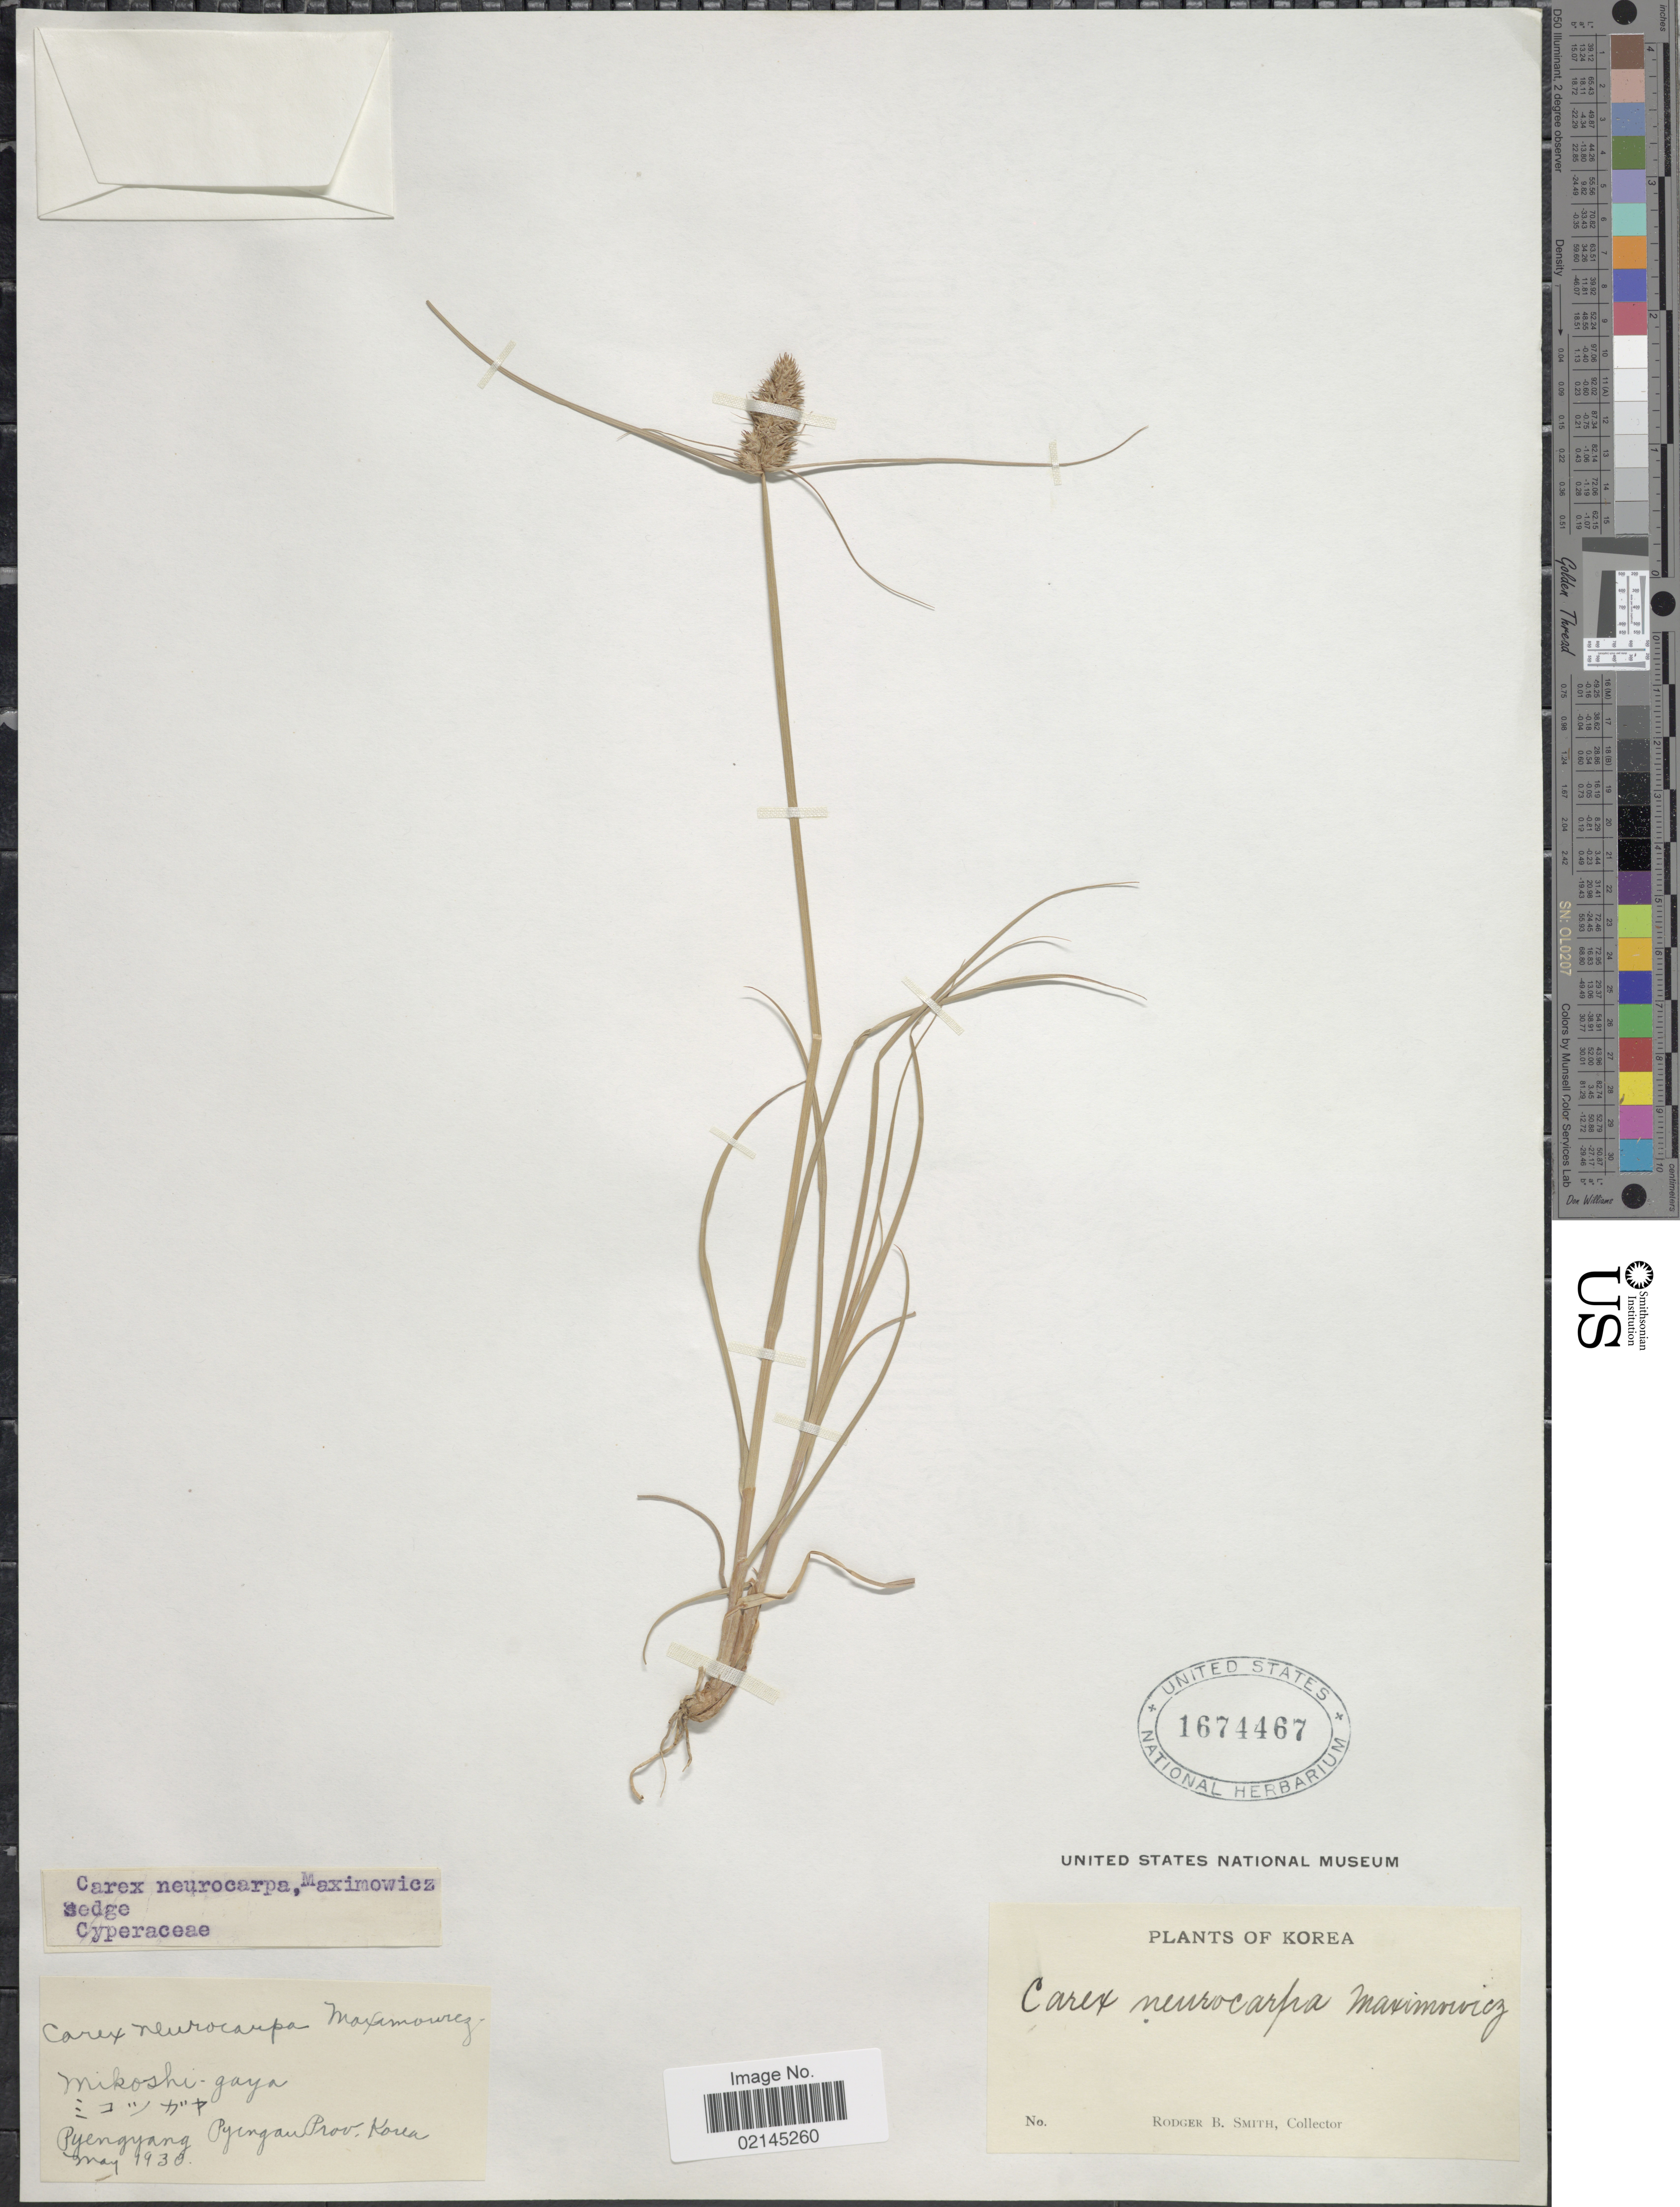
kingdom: Plantae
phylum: Tracheophyta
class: Liliopsida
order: Poales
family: Cyperaceae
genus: Carex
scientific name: Carex neurocarpa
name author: Maxim.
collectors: R. B. Smith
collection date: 1930-05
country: North Korea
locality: Pyengyang Pyengau, Prov. Korea.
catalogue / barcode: US 1674467